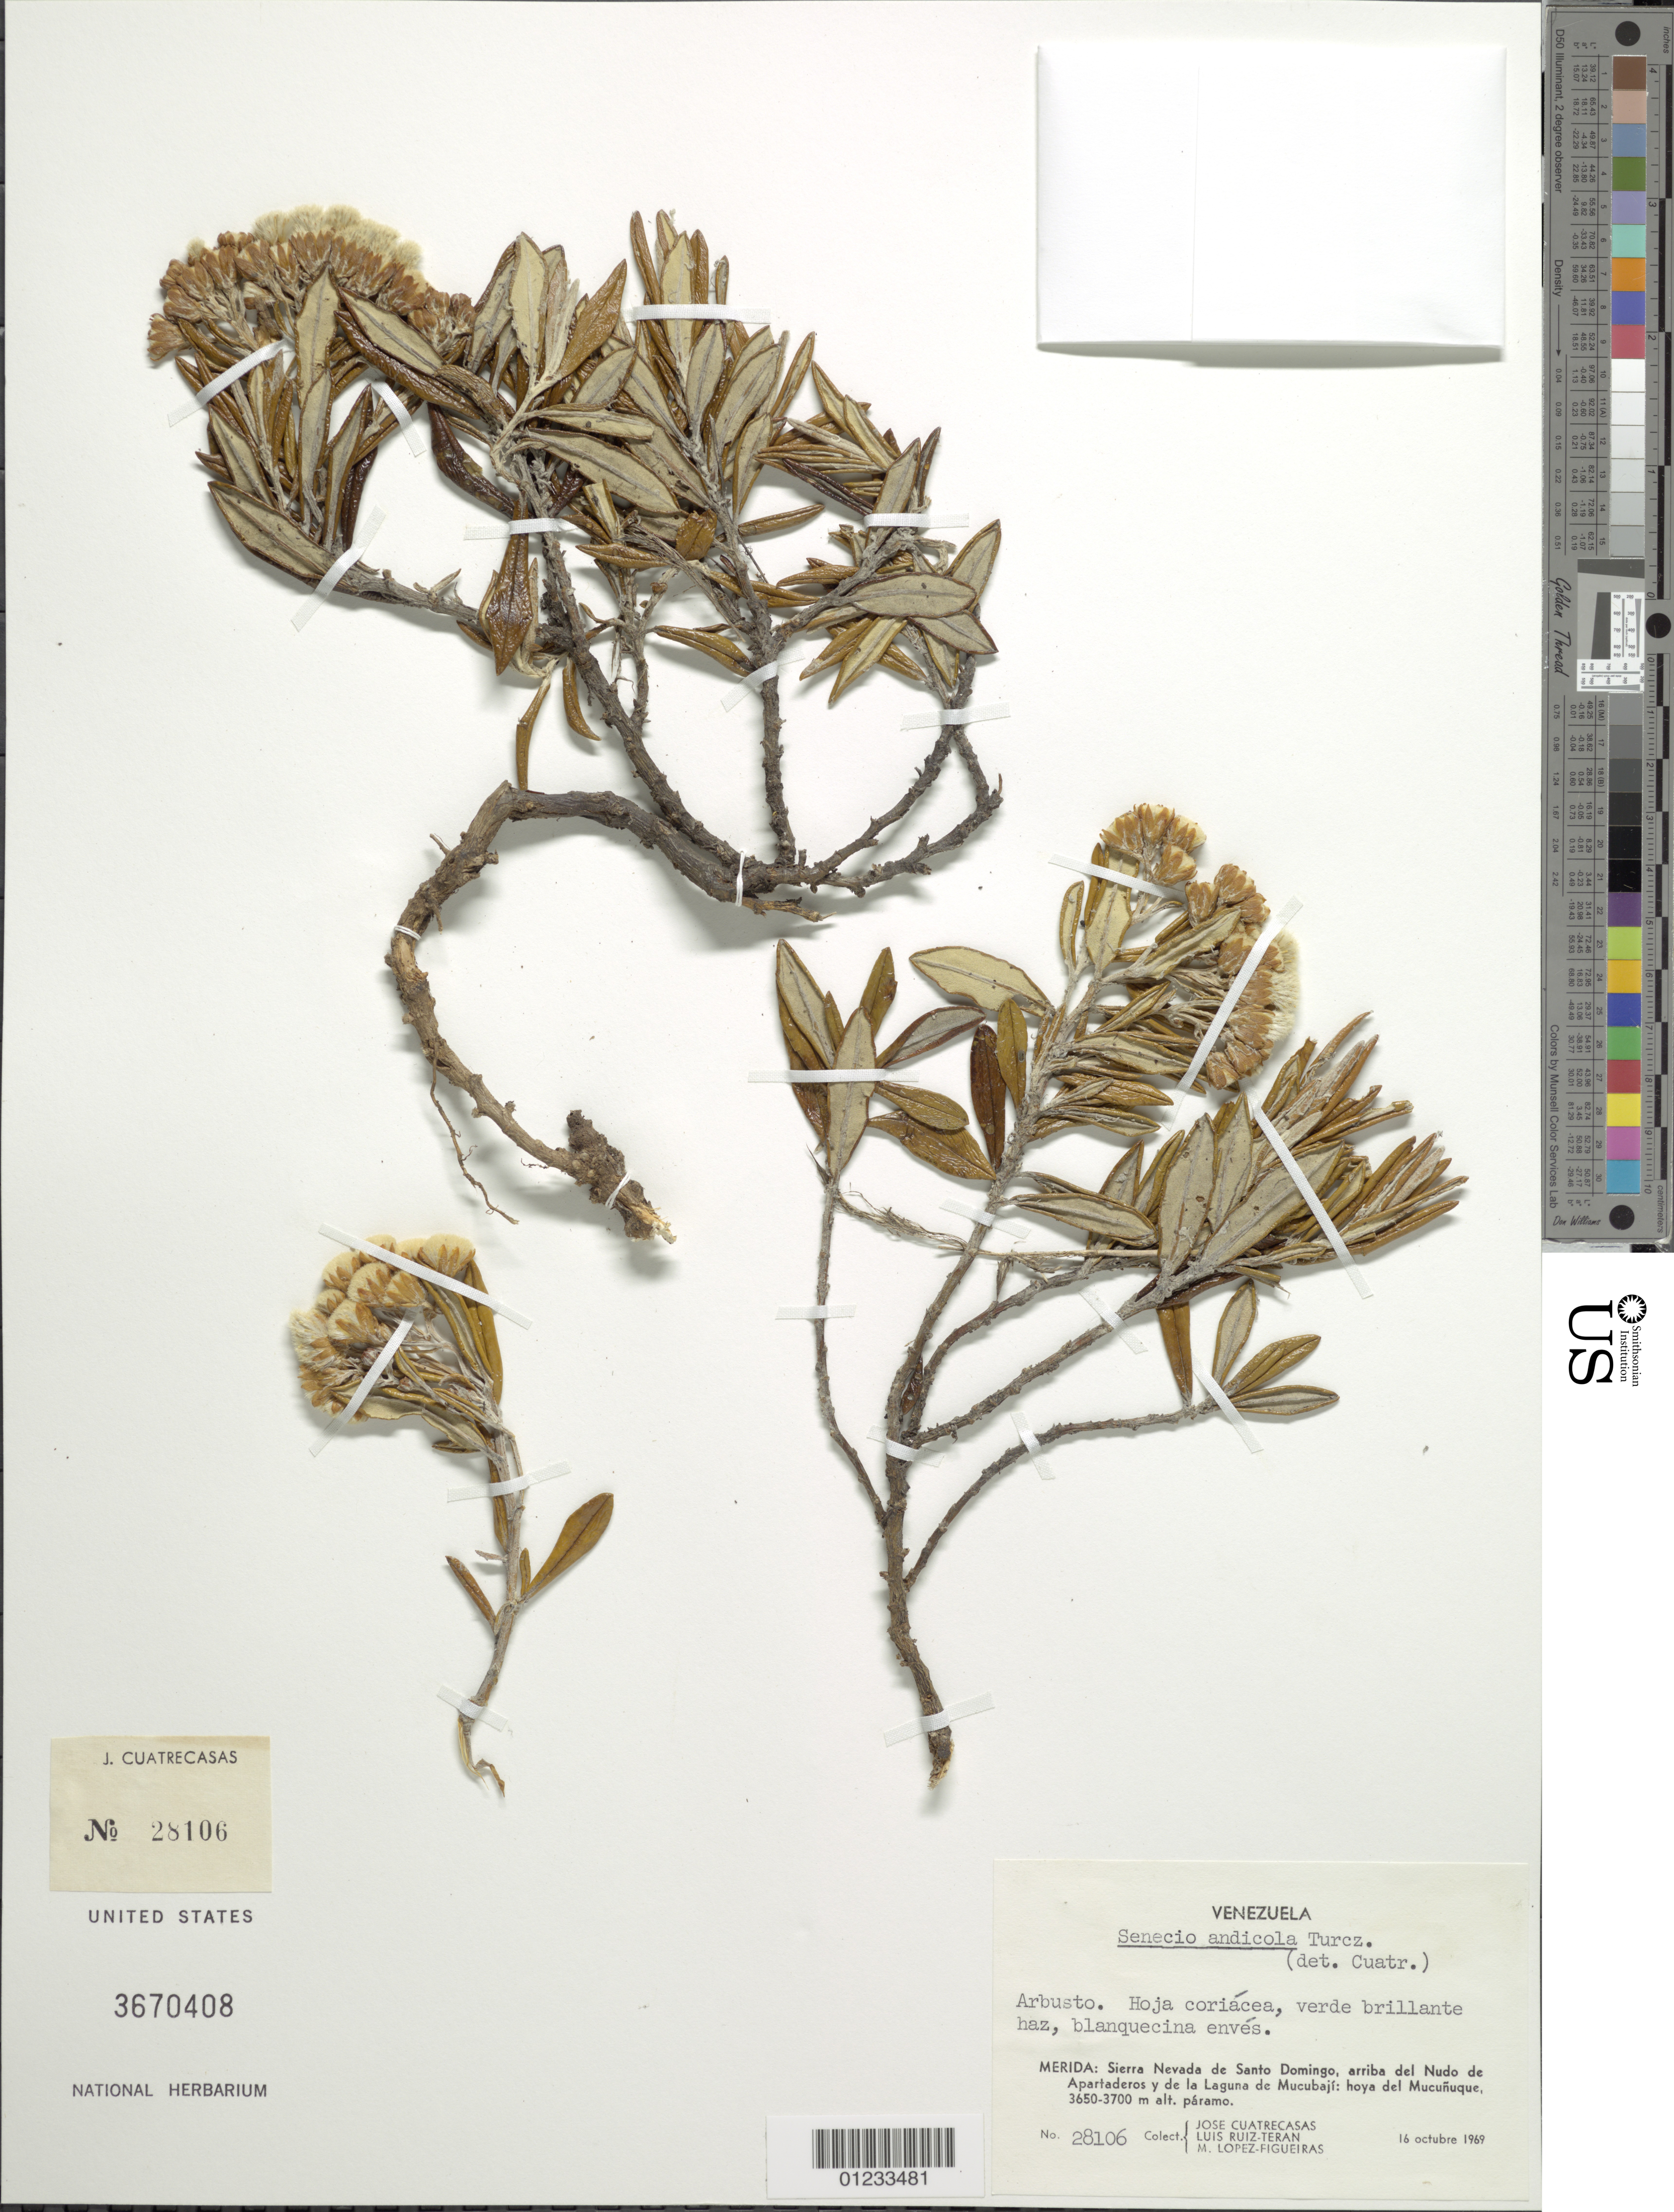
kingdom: Plantae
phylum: Tracheophyta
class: Magnoliopsida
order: Asterales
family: Asteraceae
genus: Pentacalia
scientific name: Pentacalia andicola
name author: (Turcz.) Cuatrec.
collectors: J. Cuatrecasas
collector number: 28106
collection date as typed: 16 Oct 1969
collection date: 1969-10-16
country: Venezuela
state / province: Mérida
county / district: Rangel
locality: Sierra Nevada de Santo Domingo, arriba del Nudo de Apartaderos y de la Laguna de Mucubají: hoya del Mucuñuque.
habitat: paramo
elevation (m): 3650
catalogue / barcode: US 3670408